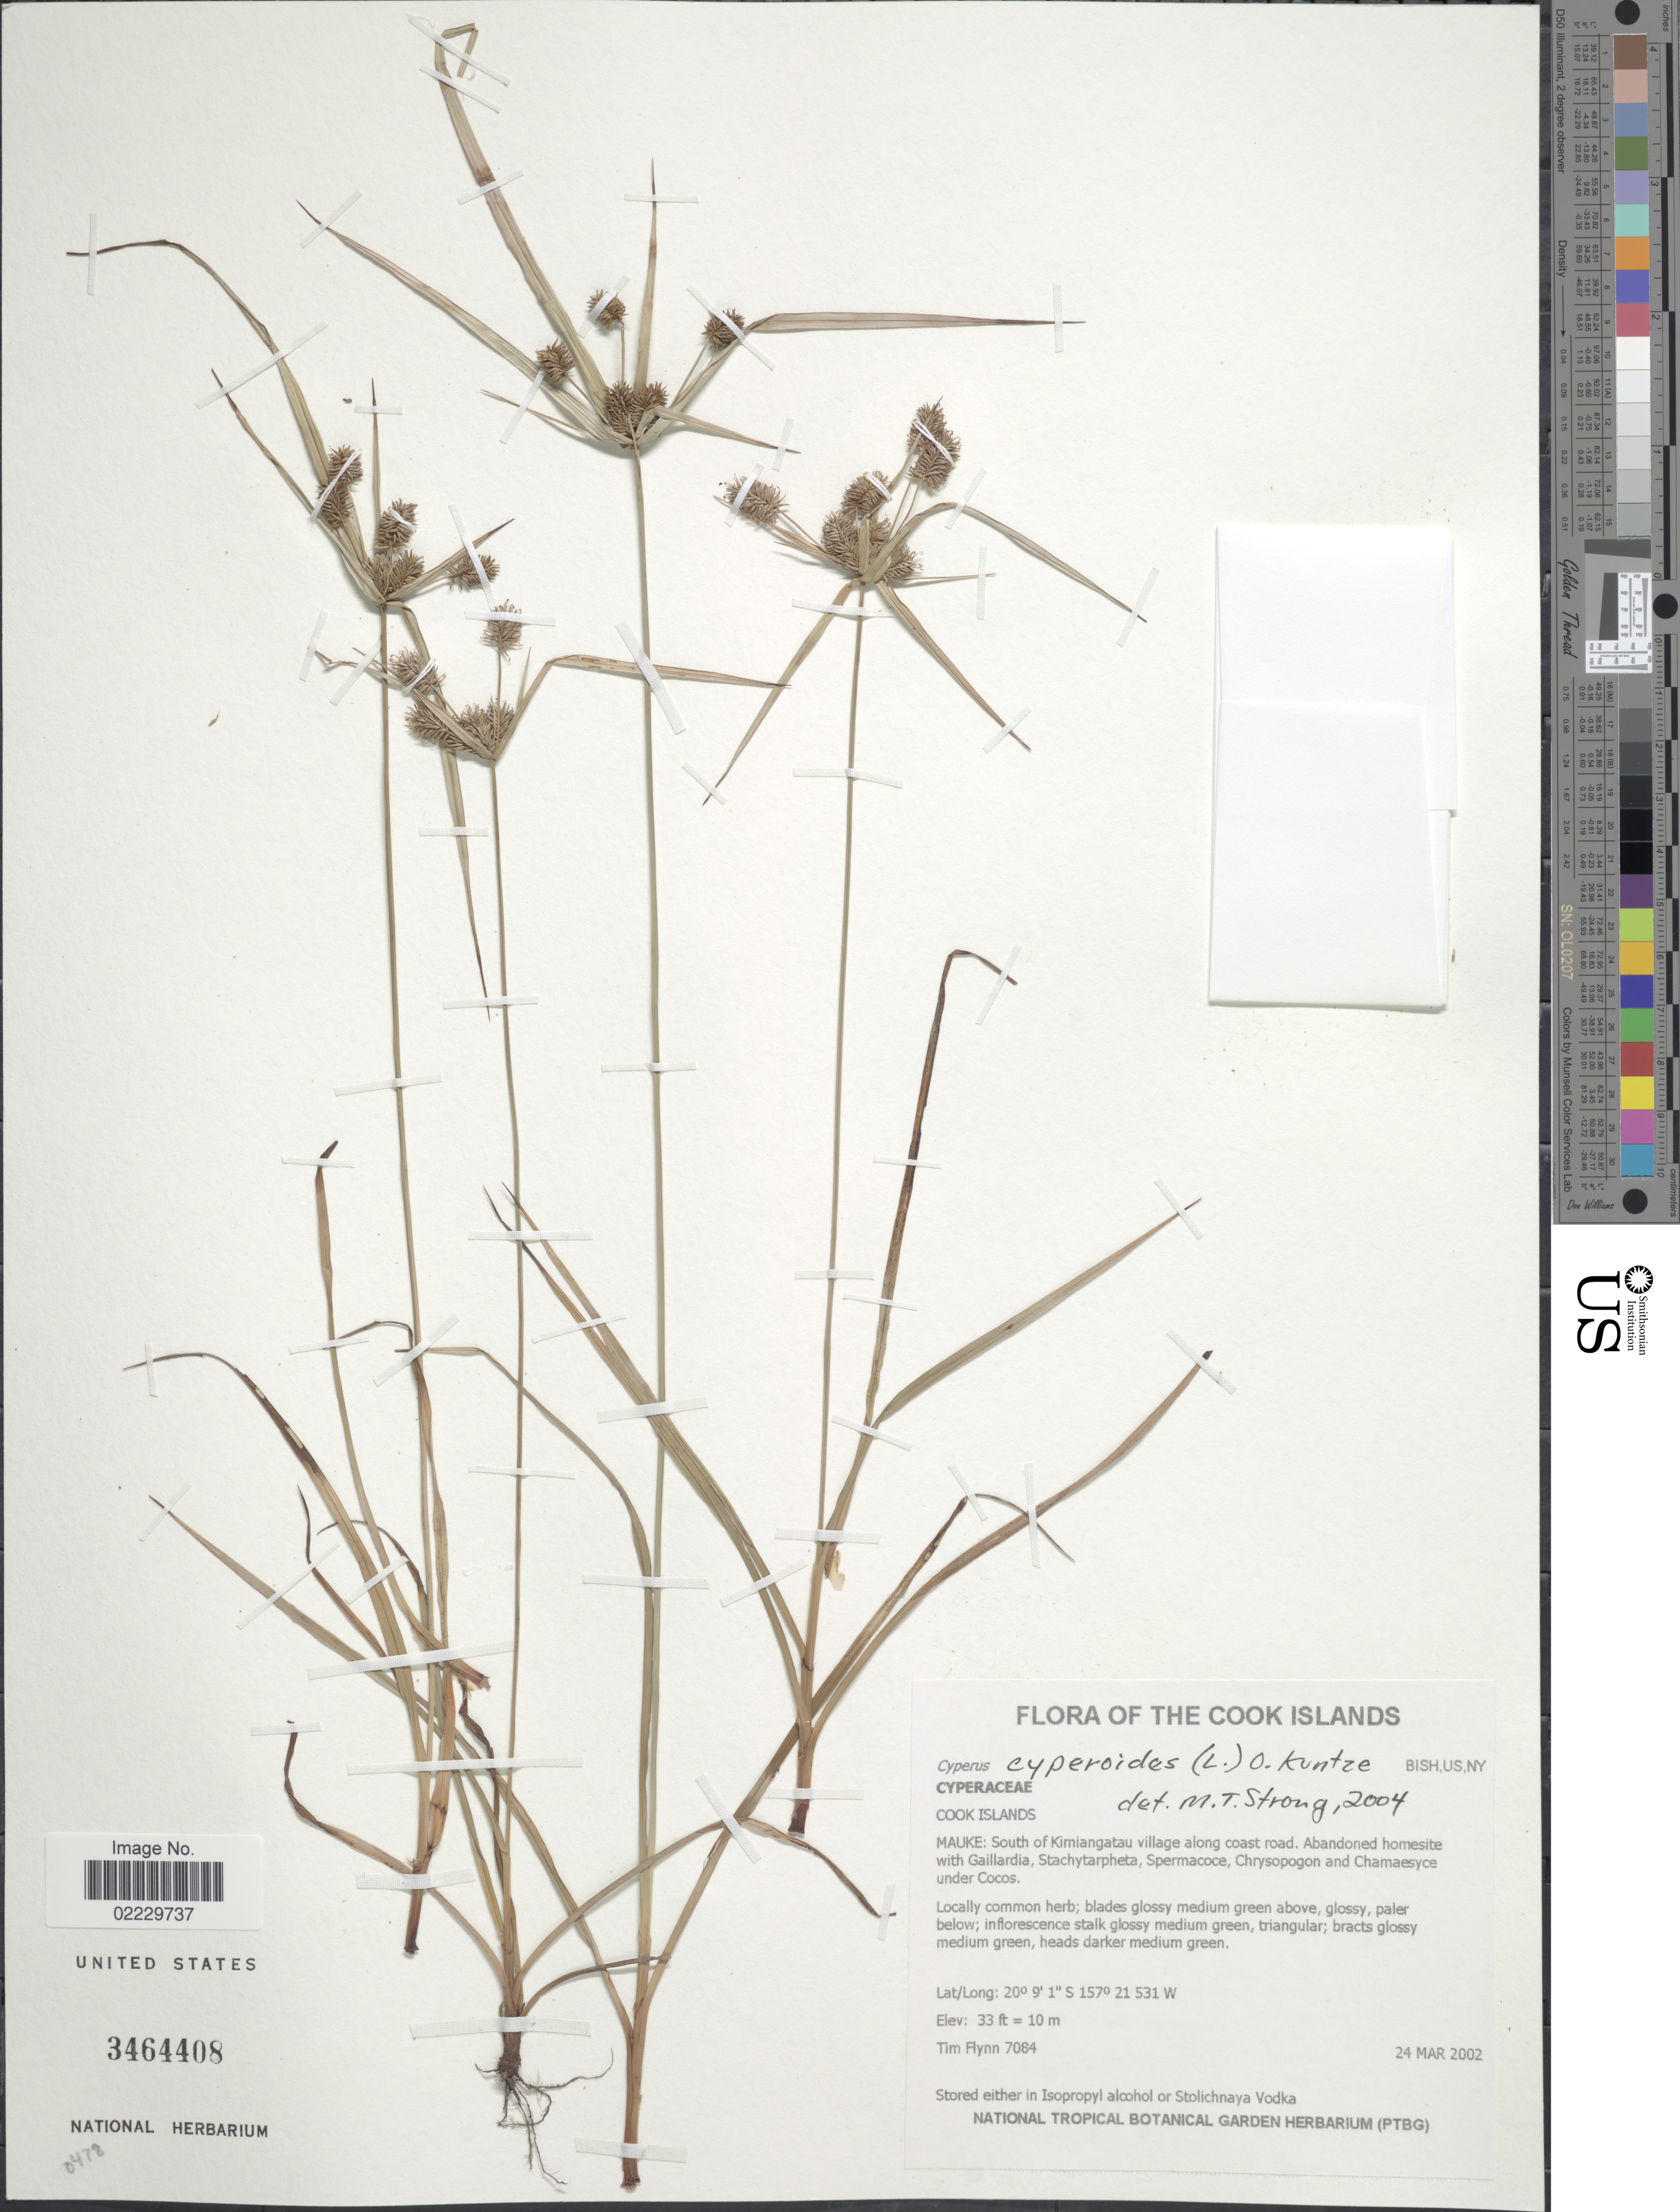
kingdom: Plantae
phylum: Tracheophyta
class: Liliopsida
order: Poales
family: Cyperaceae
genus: Cyperus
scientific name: Cyperus cyperoides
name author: (L.) Kuntze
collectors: T. Flynn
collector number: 7084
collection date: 2002-03-24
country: Cook Islands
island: Mauke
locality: South of Kimiangatau village along coast road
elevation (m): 10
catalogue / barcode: US 3464408